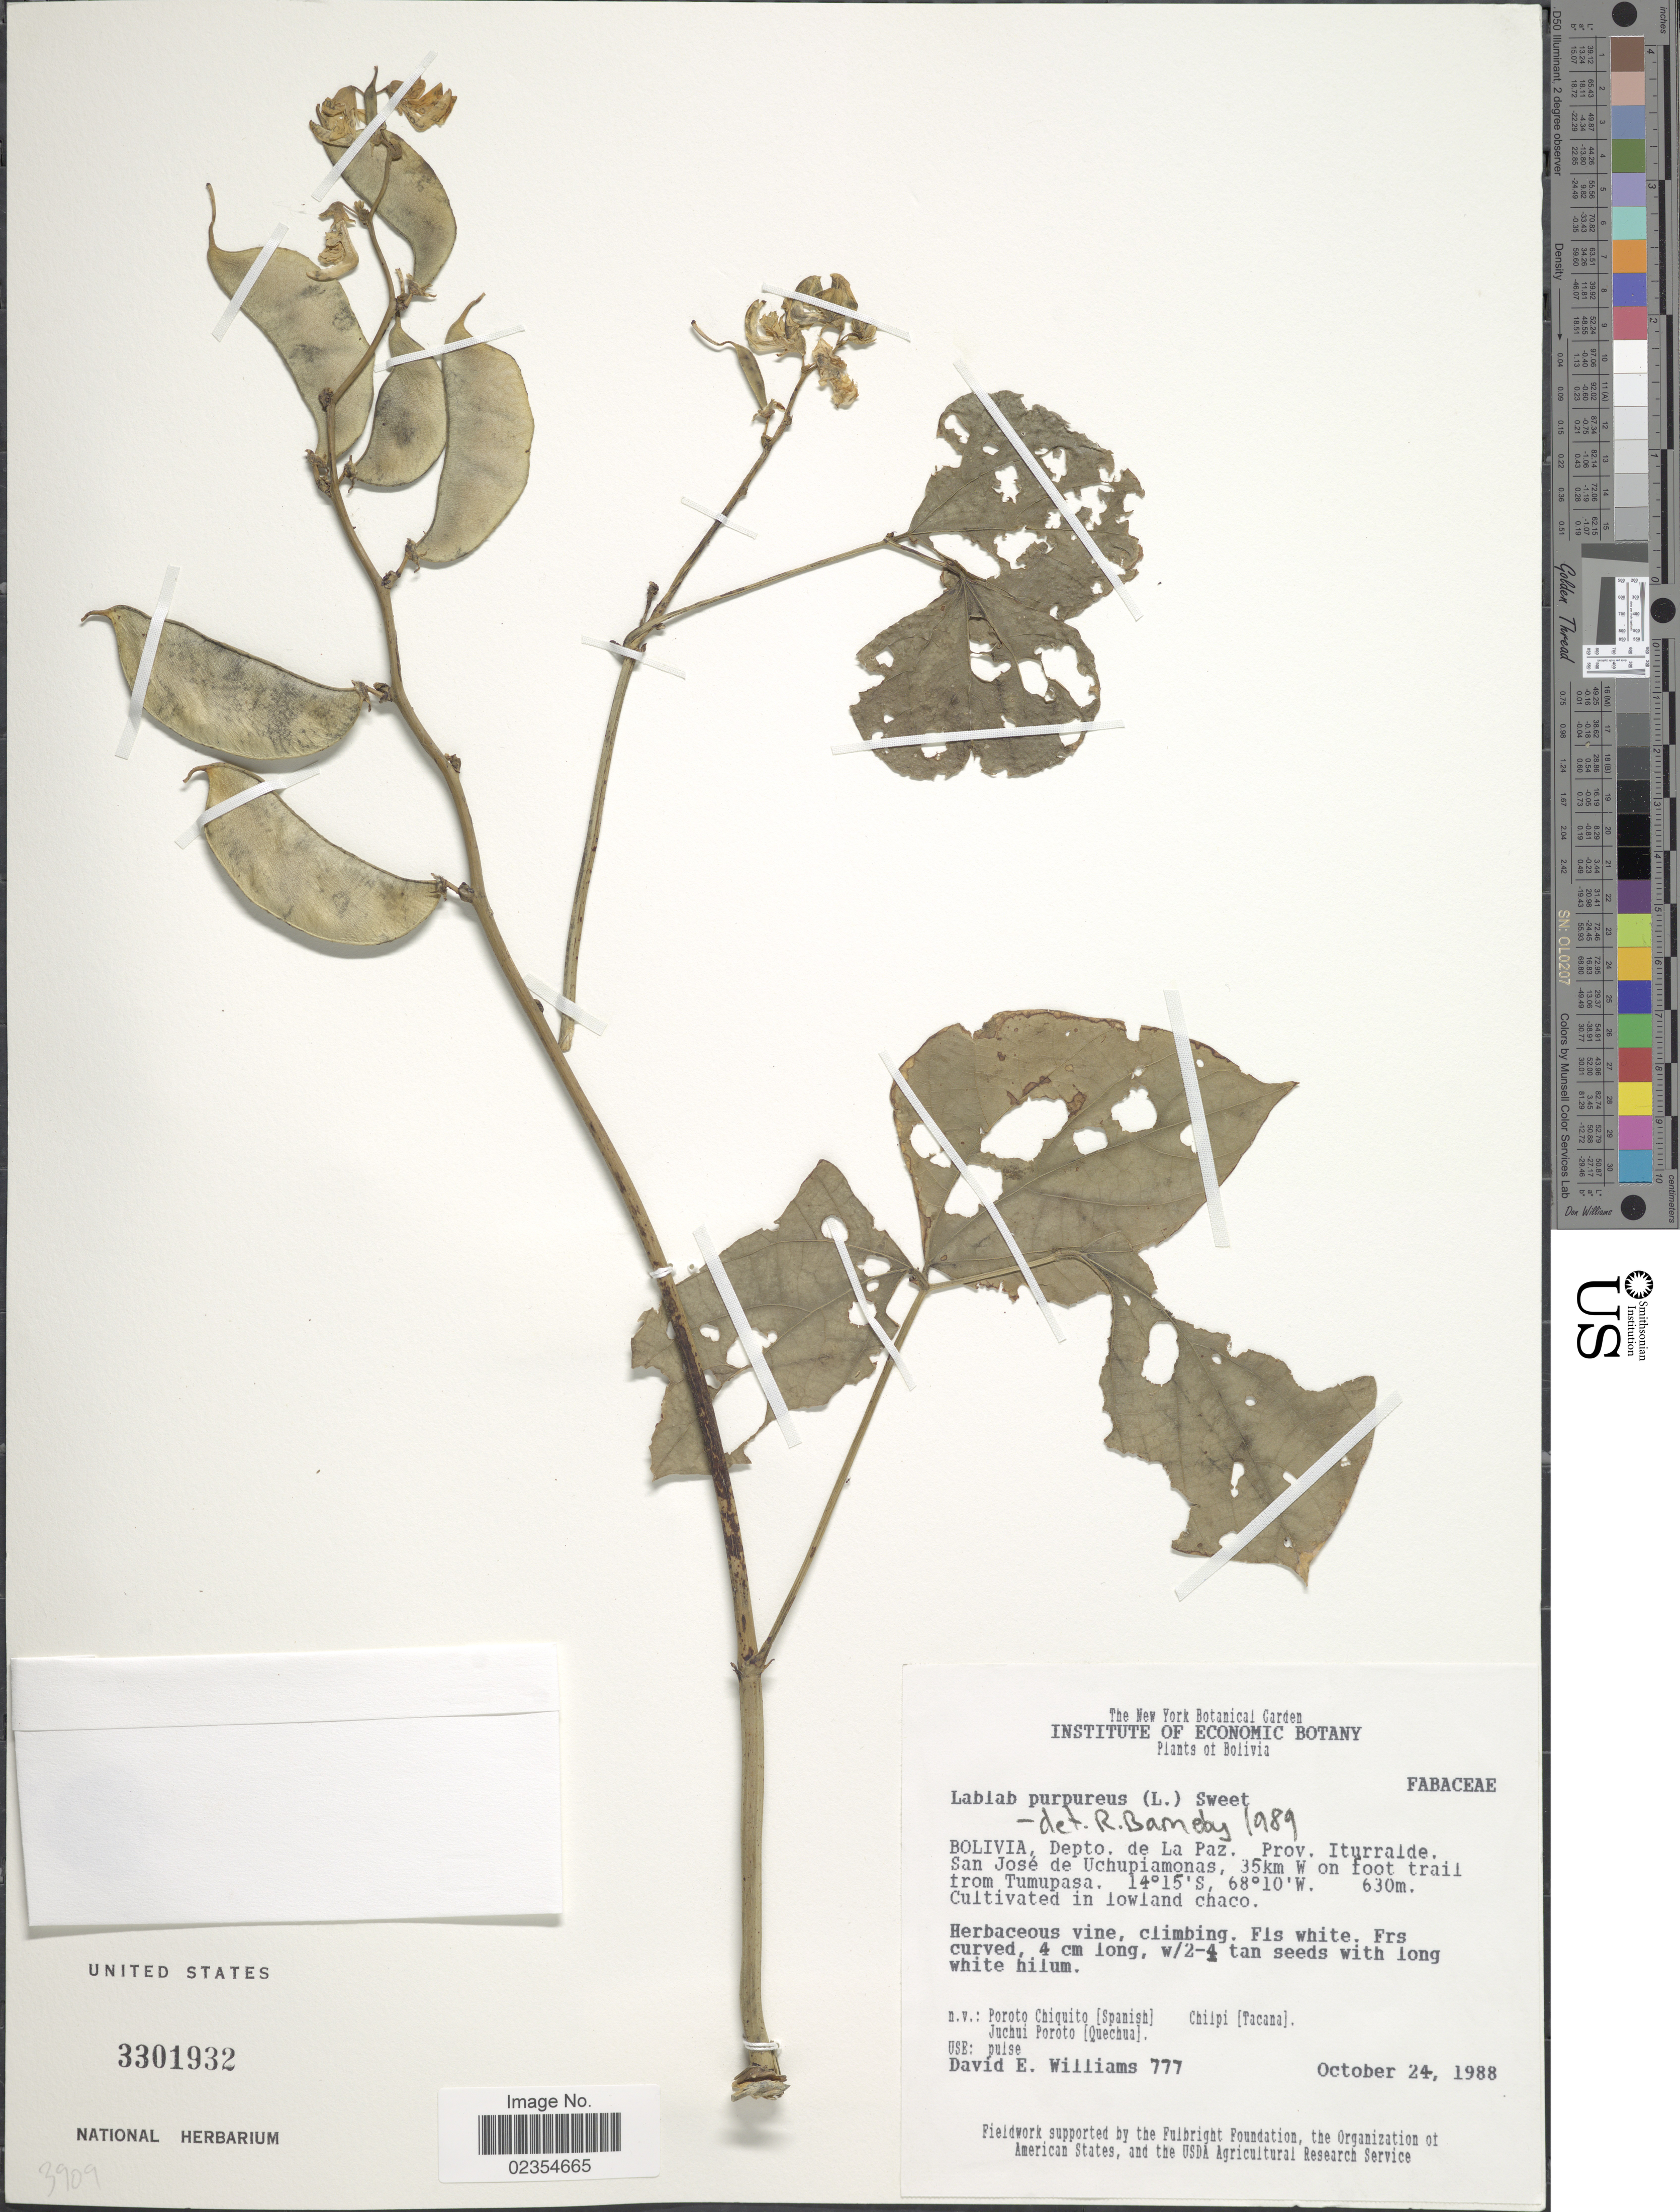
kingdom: Plantae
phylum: Tracheophyta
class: Magnoliopsida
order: Fabales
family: Fabaceae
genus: Lablab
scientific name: Lablab purpureus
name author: (L.) Sweet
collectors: D. E. Williams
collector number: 777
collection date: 1988-10-24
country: Bolivia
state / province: La Paz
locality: Prov. Iturralde. San Jose de Uchupiamonas, 35 km W on foot trail from Tumupasa. Cultivated in lowland chaco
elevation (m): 630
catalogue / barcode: US 3301932